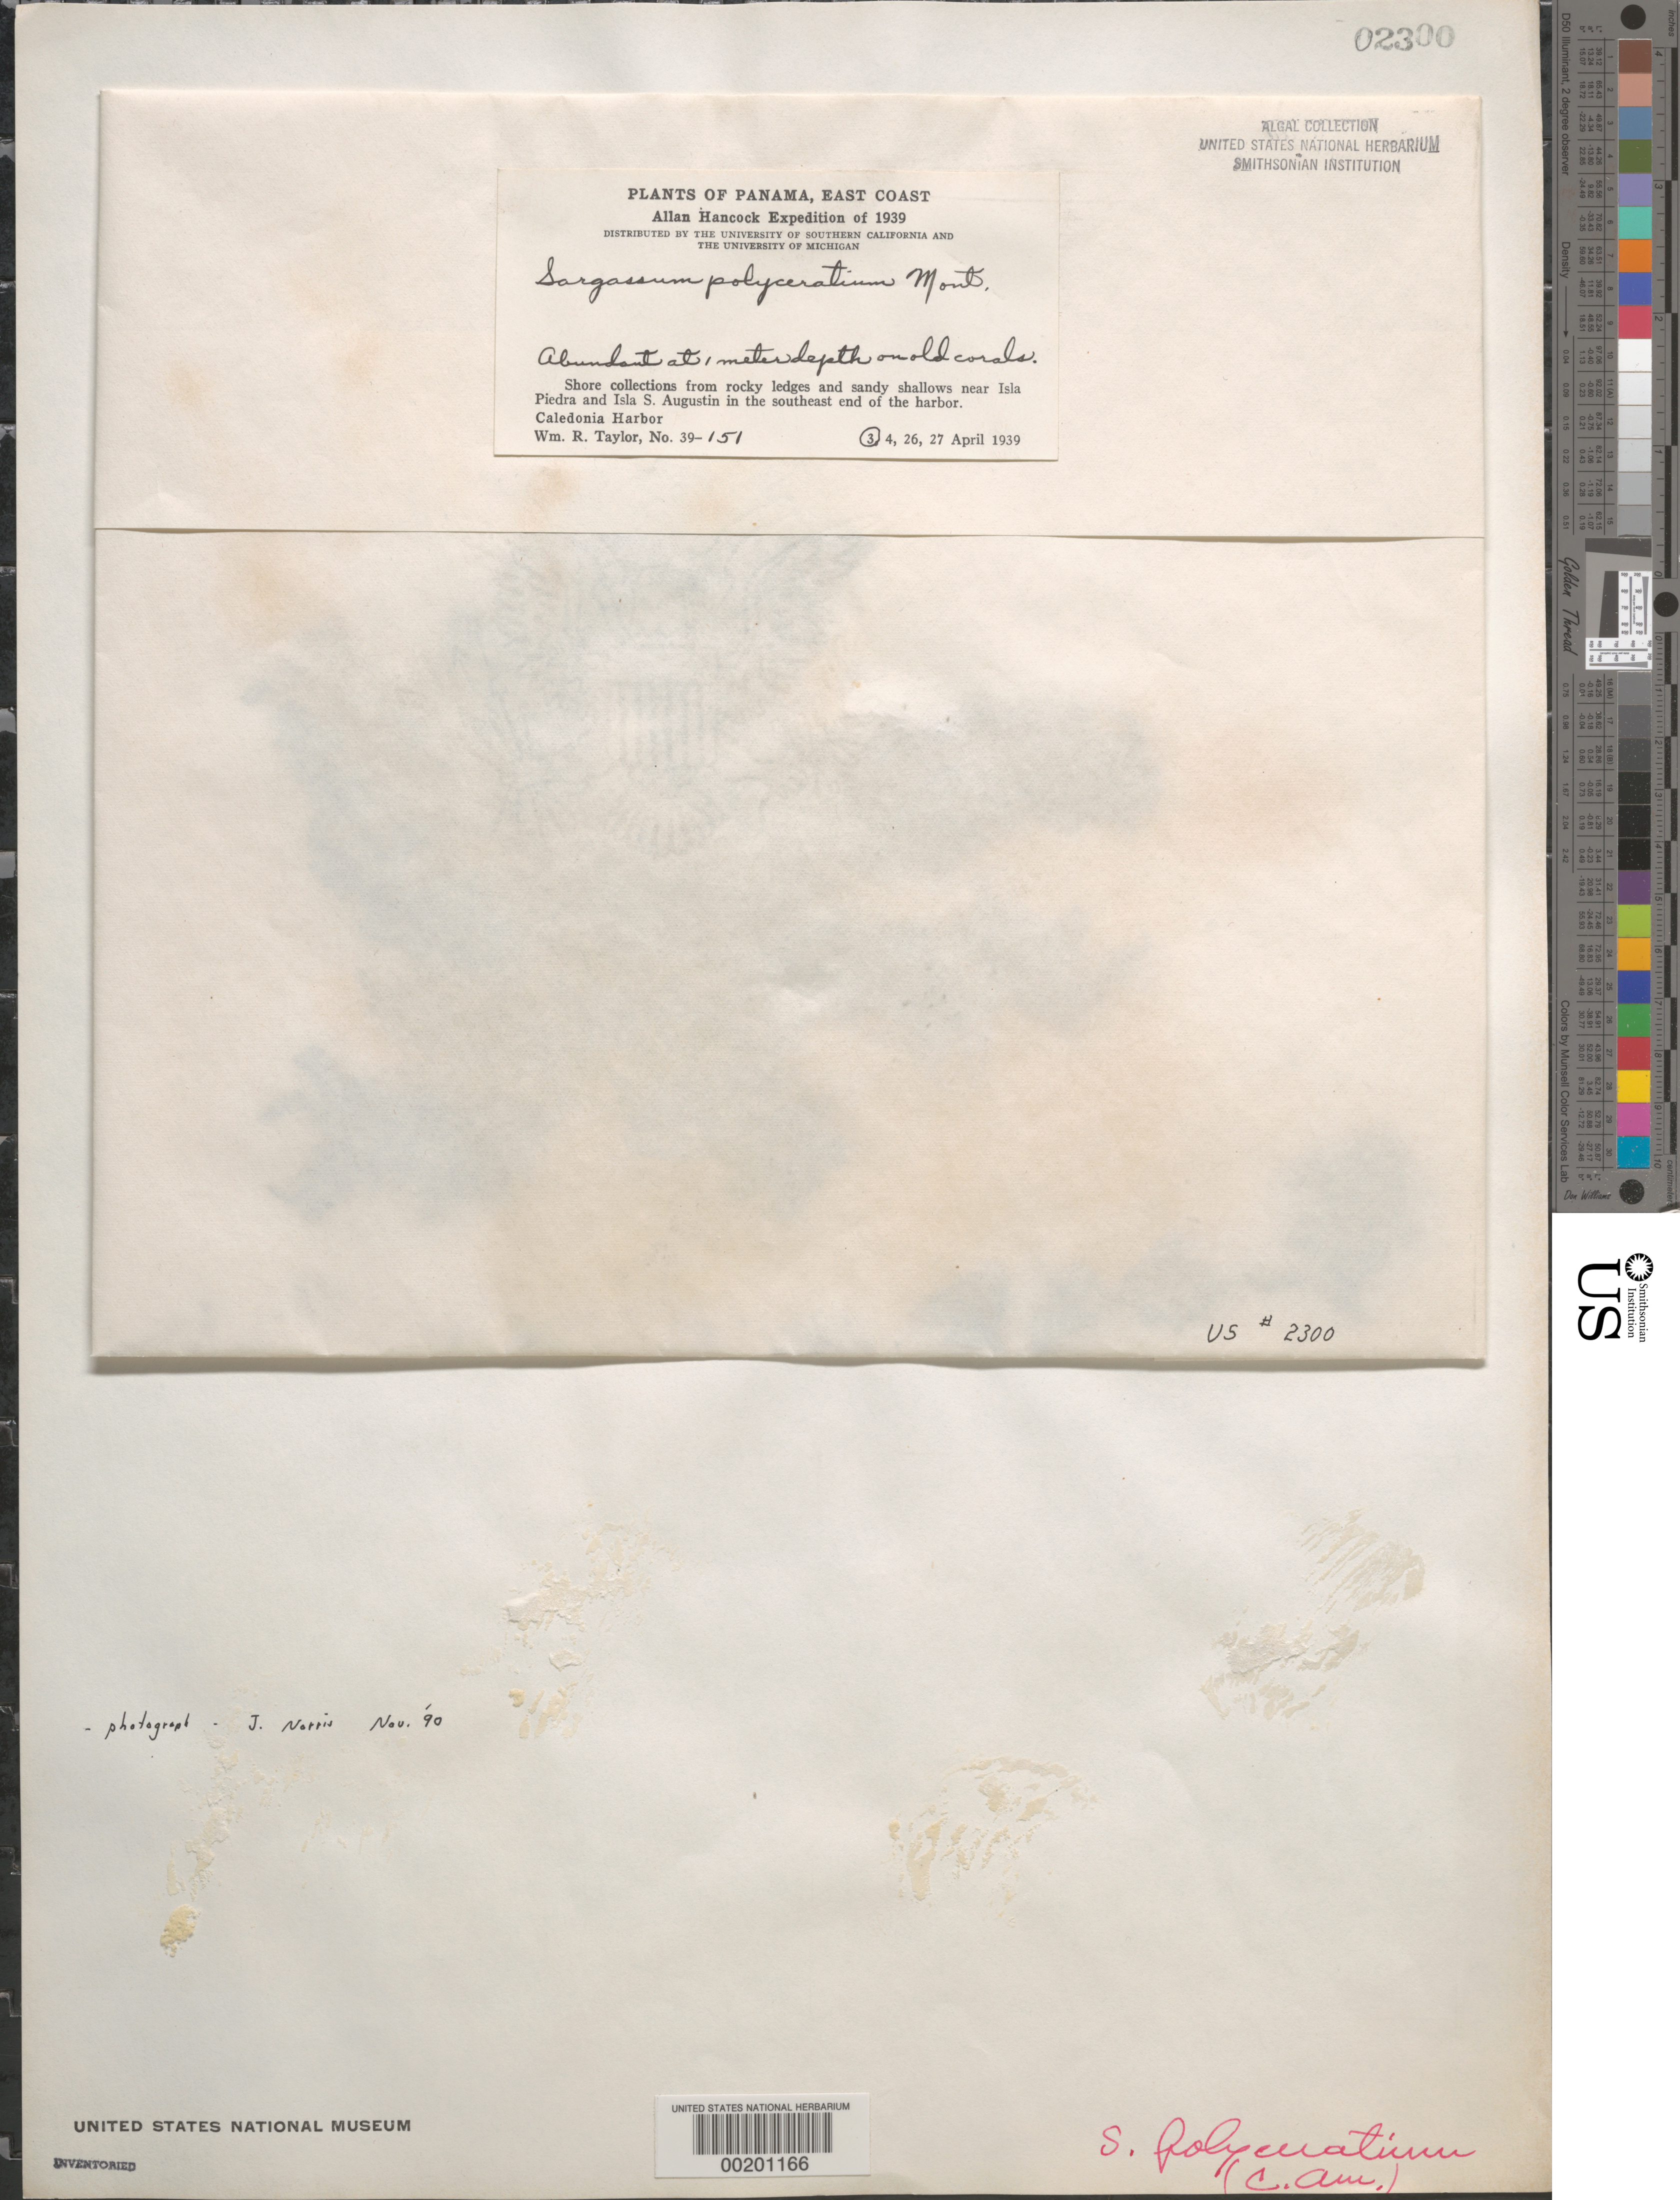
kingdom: Chromista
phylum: Ochrophyta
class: Phaeophyceae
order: Fucales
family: Sargassaceae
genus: Sargassum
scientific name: Sargassum polyceratium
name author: Mont.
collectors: W. R. Taylor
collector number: WRT 39-151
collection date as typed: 03 Apr 1939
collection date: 1939-04-03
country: Panama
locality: Southeast Caledonia Harbor, near Isla Piedra and Isla San Augustin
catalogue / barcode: US 2300